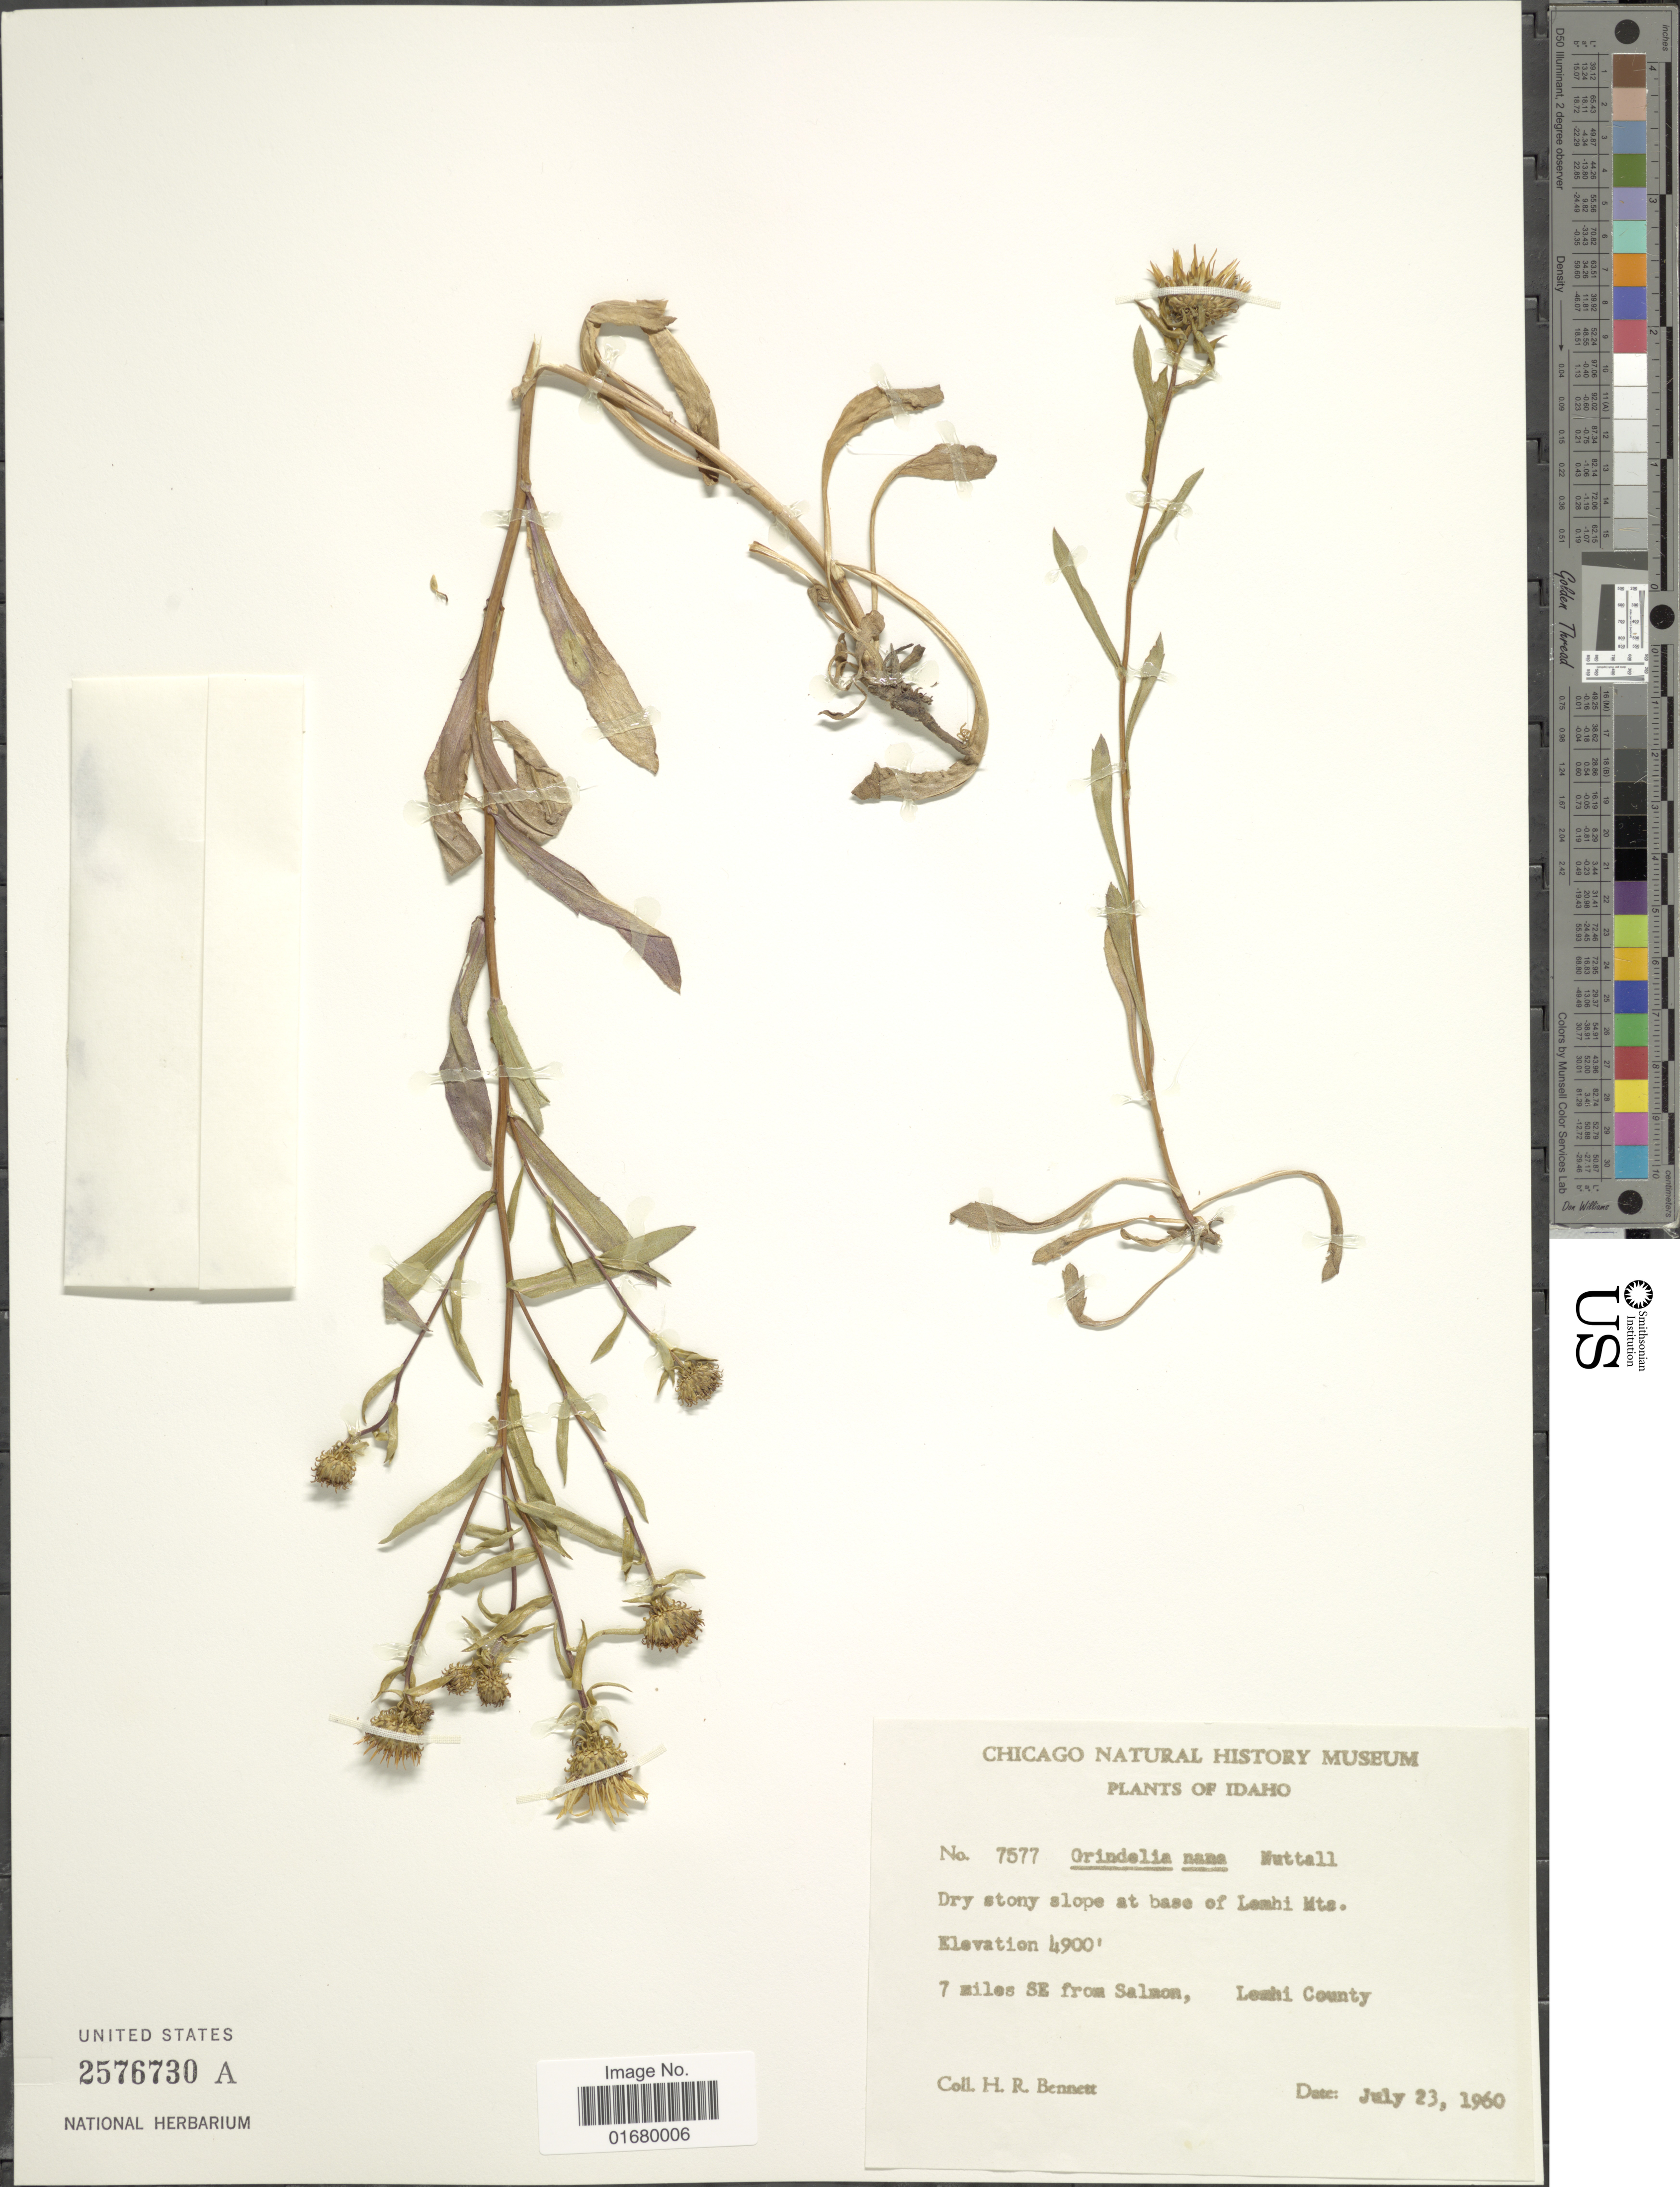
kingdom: Plantae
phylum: Tracheophyta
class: Magnoliopsida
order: Asterales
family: Asteraceae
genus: Grindelia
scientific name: Grindelia nana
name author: Nutt.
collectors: H. R. Bennett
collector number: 7577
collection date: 1960-07-23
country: United States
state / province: Idaho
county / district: Lemhi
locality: At base of Lemhi Mts., 7 miles SE from Salmon.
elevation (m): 1494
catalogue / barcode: US 2576730A